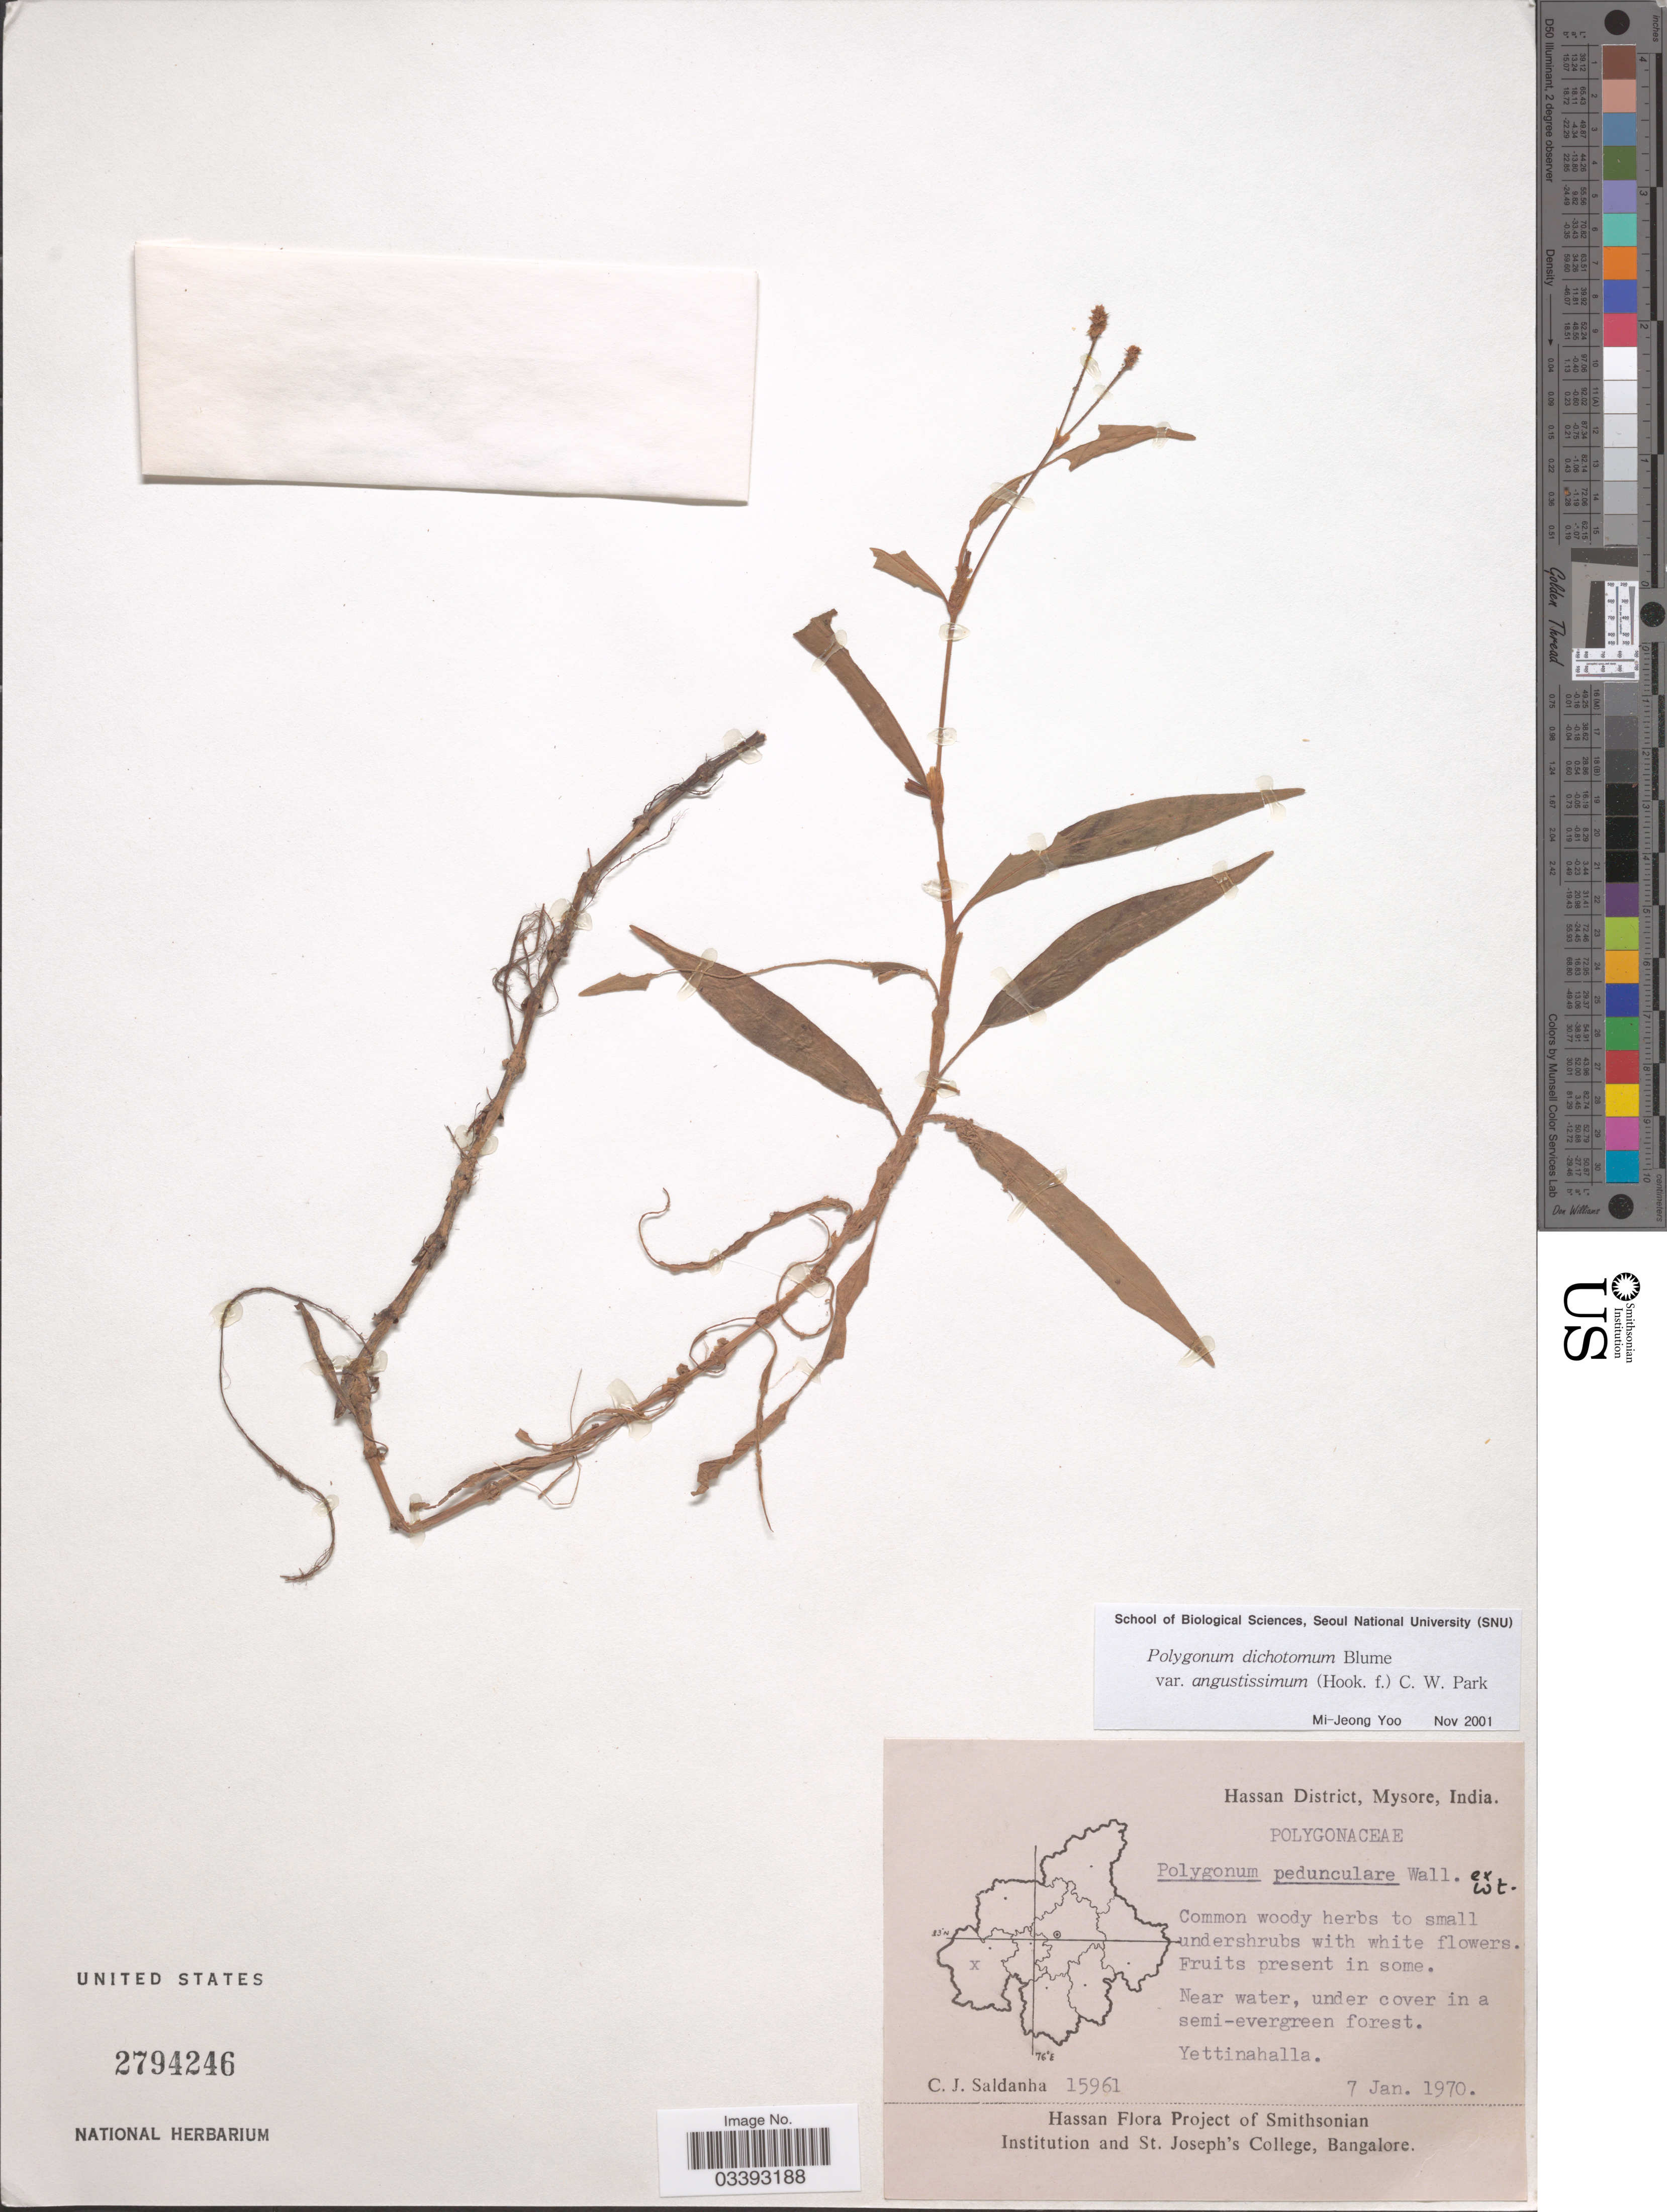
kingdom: Plantae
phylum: Tracheophyta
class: Magnoliopsida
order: Caryophyllales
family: Polygonaceae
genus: Persicaria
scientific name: Persicaria sp.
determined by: Atha, D. E.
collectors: C. J. Saldanha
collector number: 15961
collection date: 1970-01-07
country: India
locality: Hassan District, Mysore. Yettinahalla.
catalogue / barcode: US 2794246